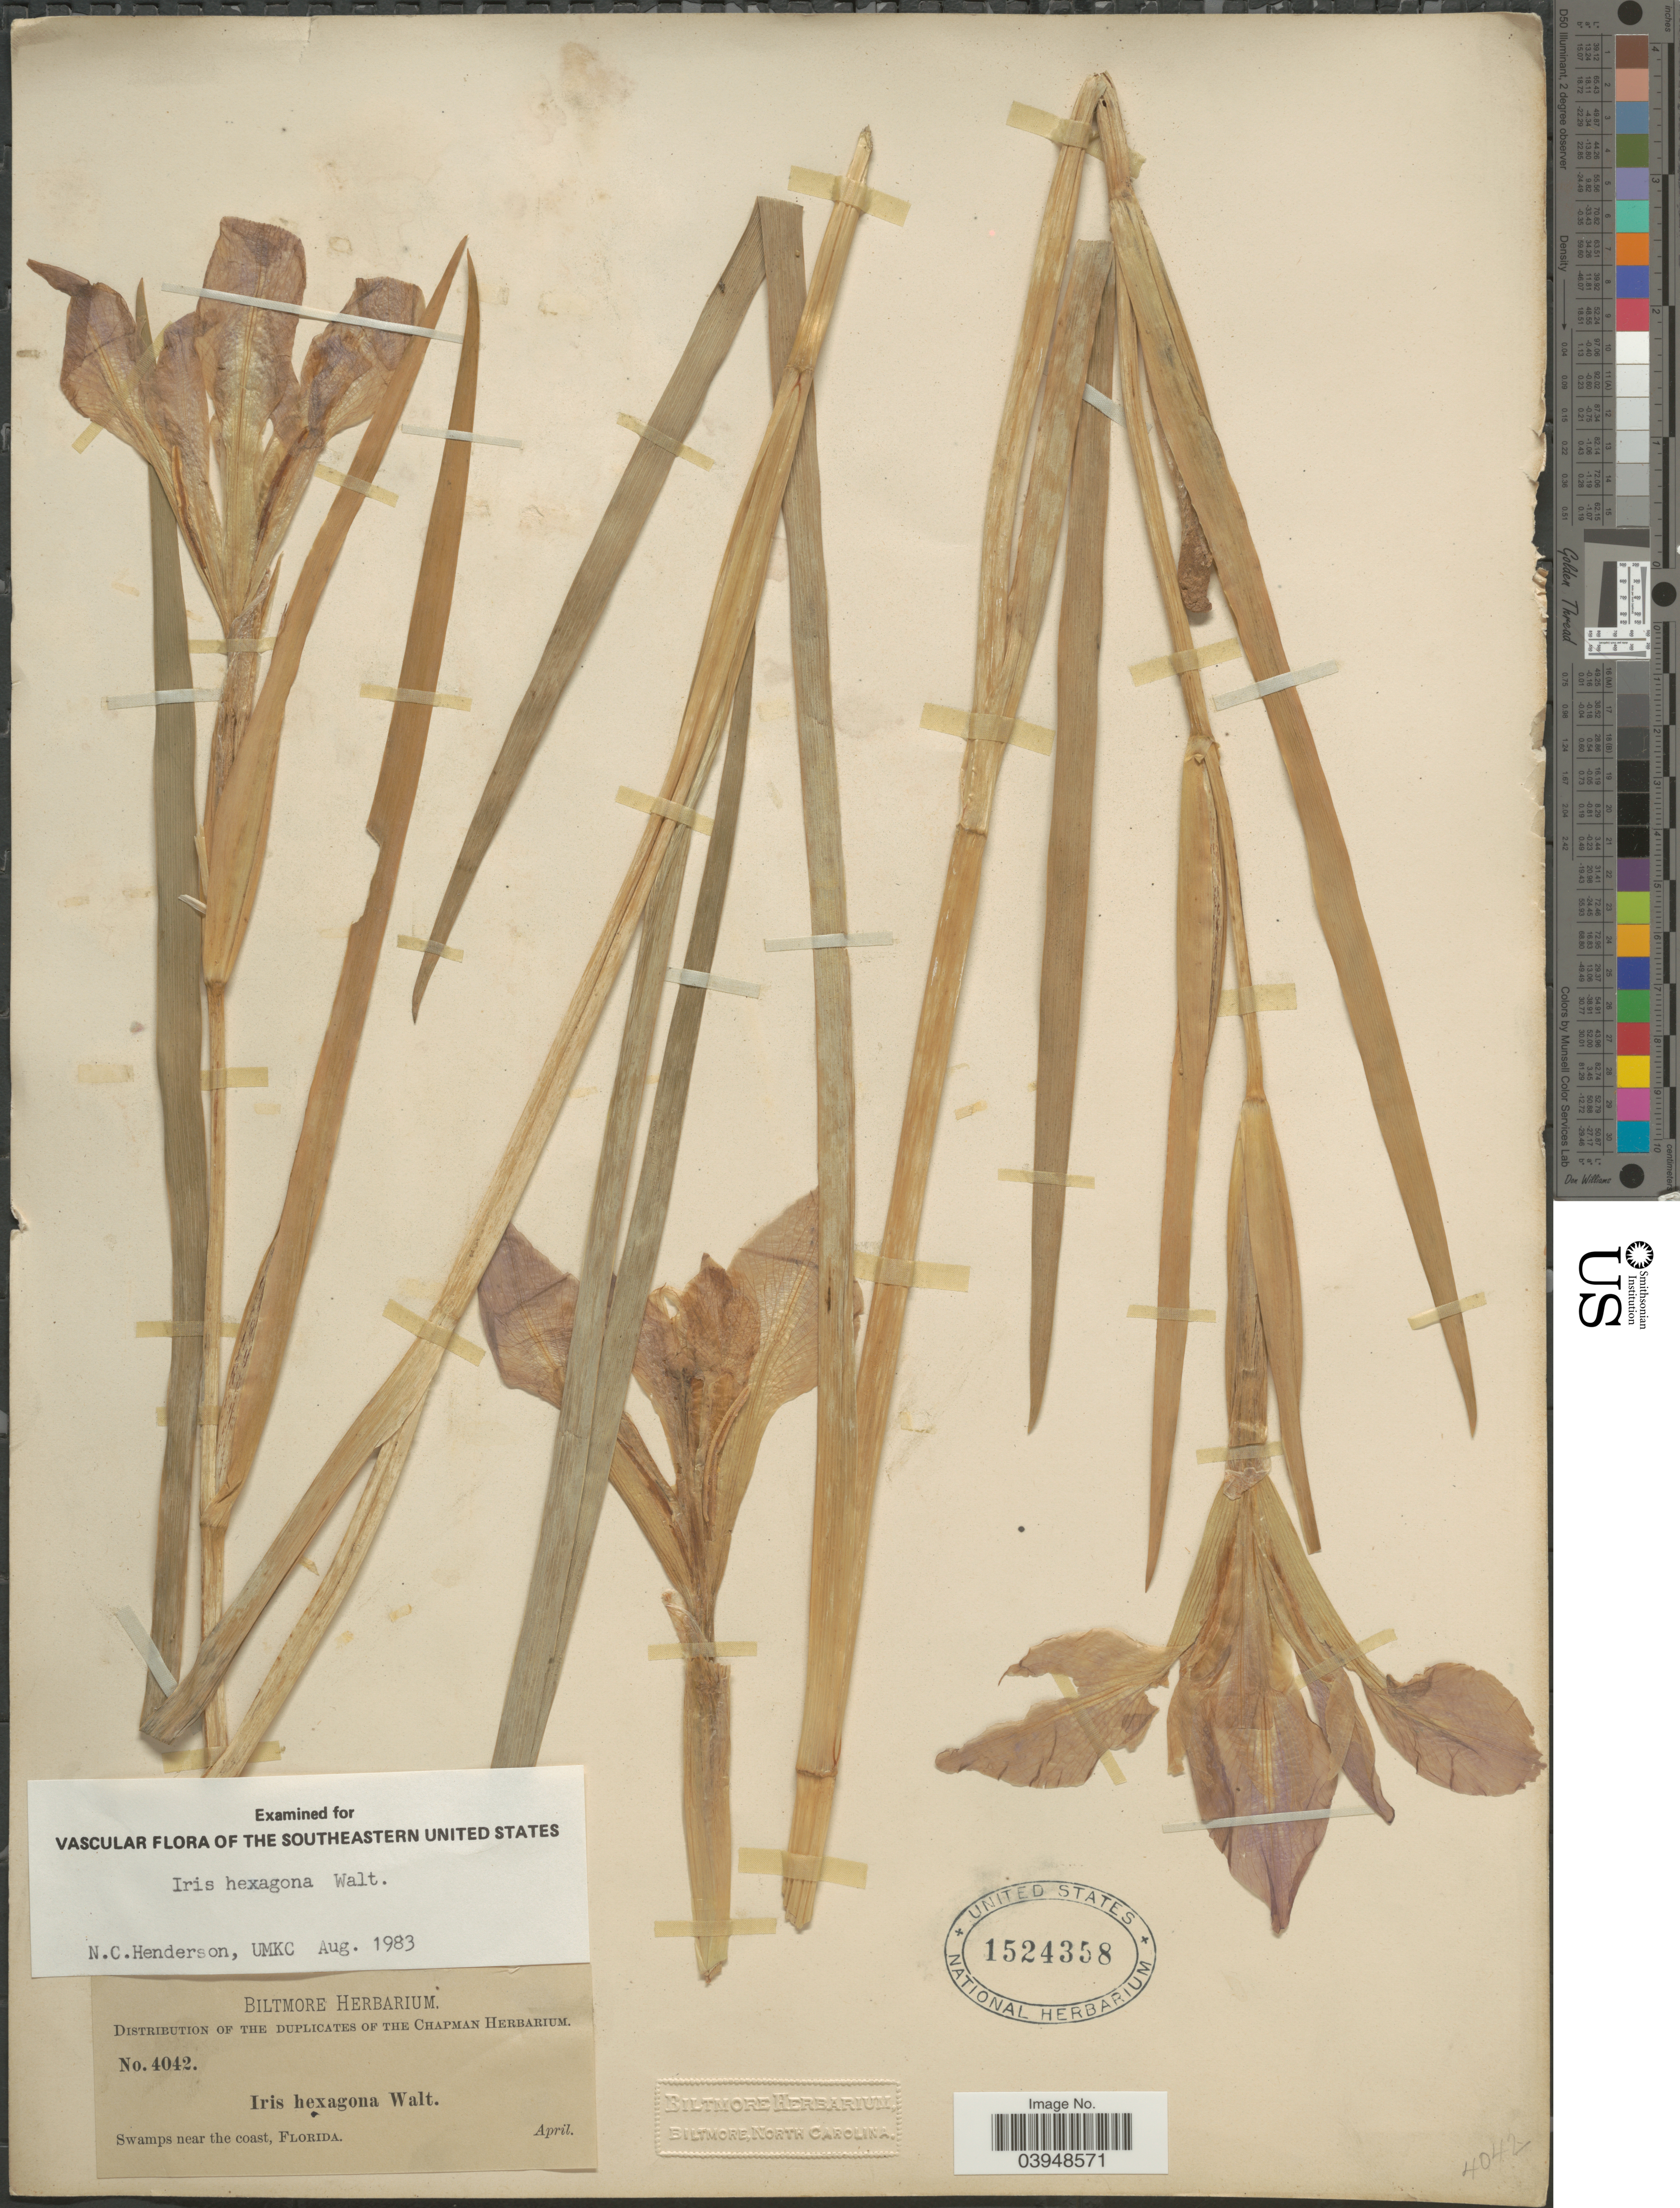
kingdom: Plantae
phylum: Tracheophyta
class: Liliopsida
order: Asparagales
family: Iridaceae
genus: Iris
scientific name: Iris hexagona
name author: Walter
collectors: ex herb. Biltmore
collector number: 4042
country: United States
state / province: Florida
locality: Swamps near the coast.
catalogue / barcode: US 1524358